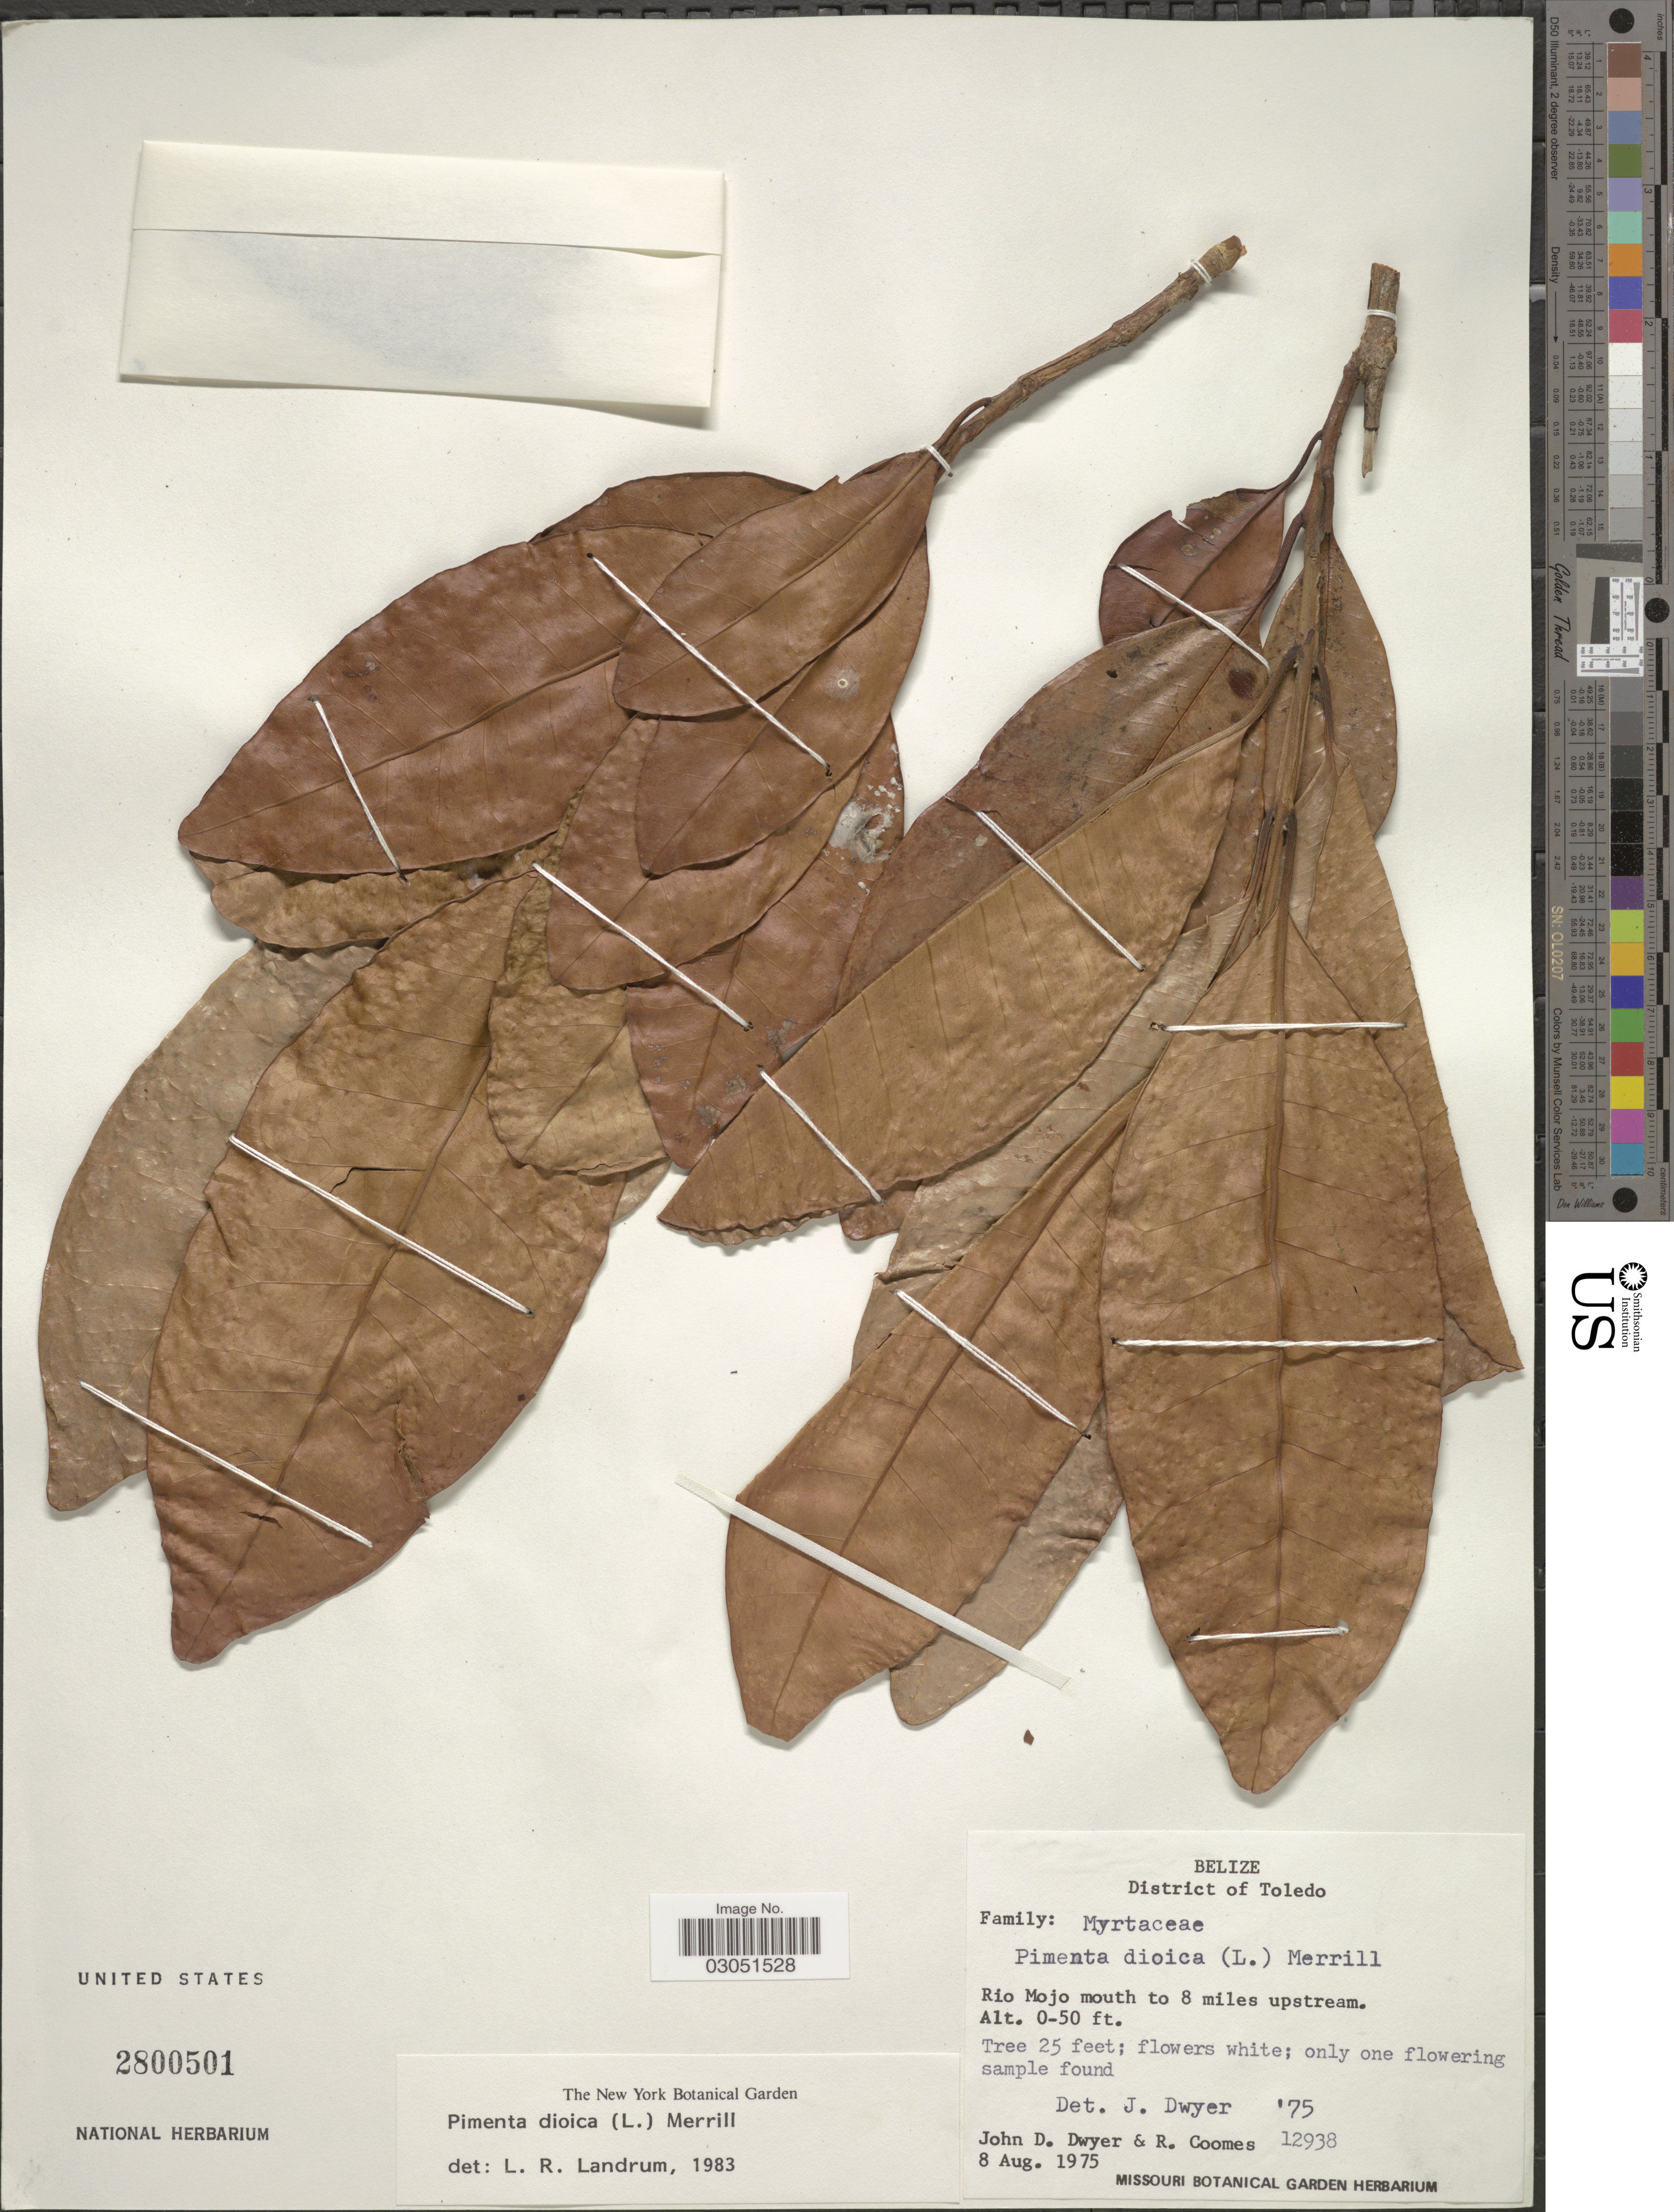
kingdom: Plantae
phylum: Tracheophyta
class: Magnoliopsida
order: Myrtales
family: Myrtaceae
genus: Pimenta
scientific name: Pimenta dioica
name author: (L.) Merr.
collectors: J. D. Dwyer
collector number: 12938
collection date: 1975-08-08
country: Belize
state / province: Toledo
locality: District of Toledo, Rio Mojo mouth to 8 miles upstream.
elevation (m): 0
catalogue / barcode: US 2800501